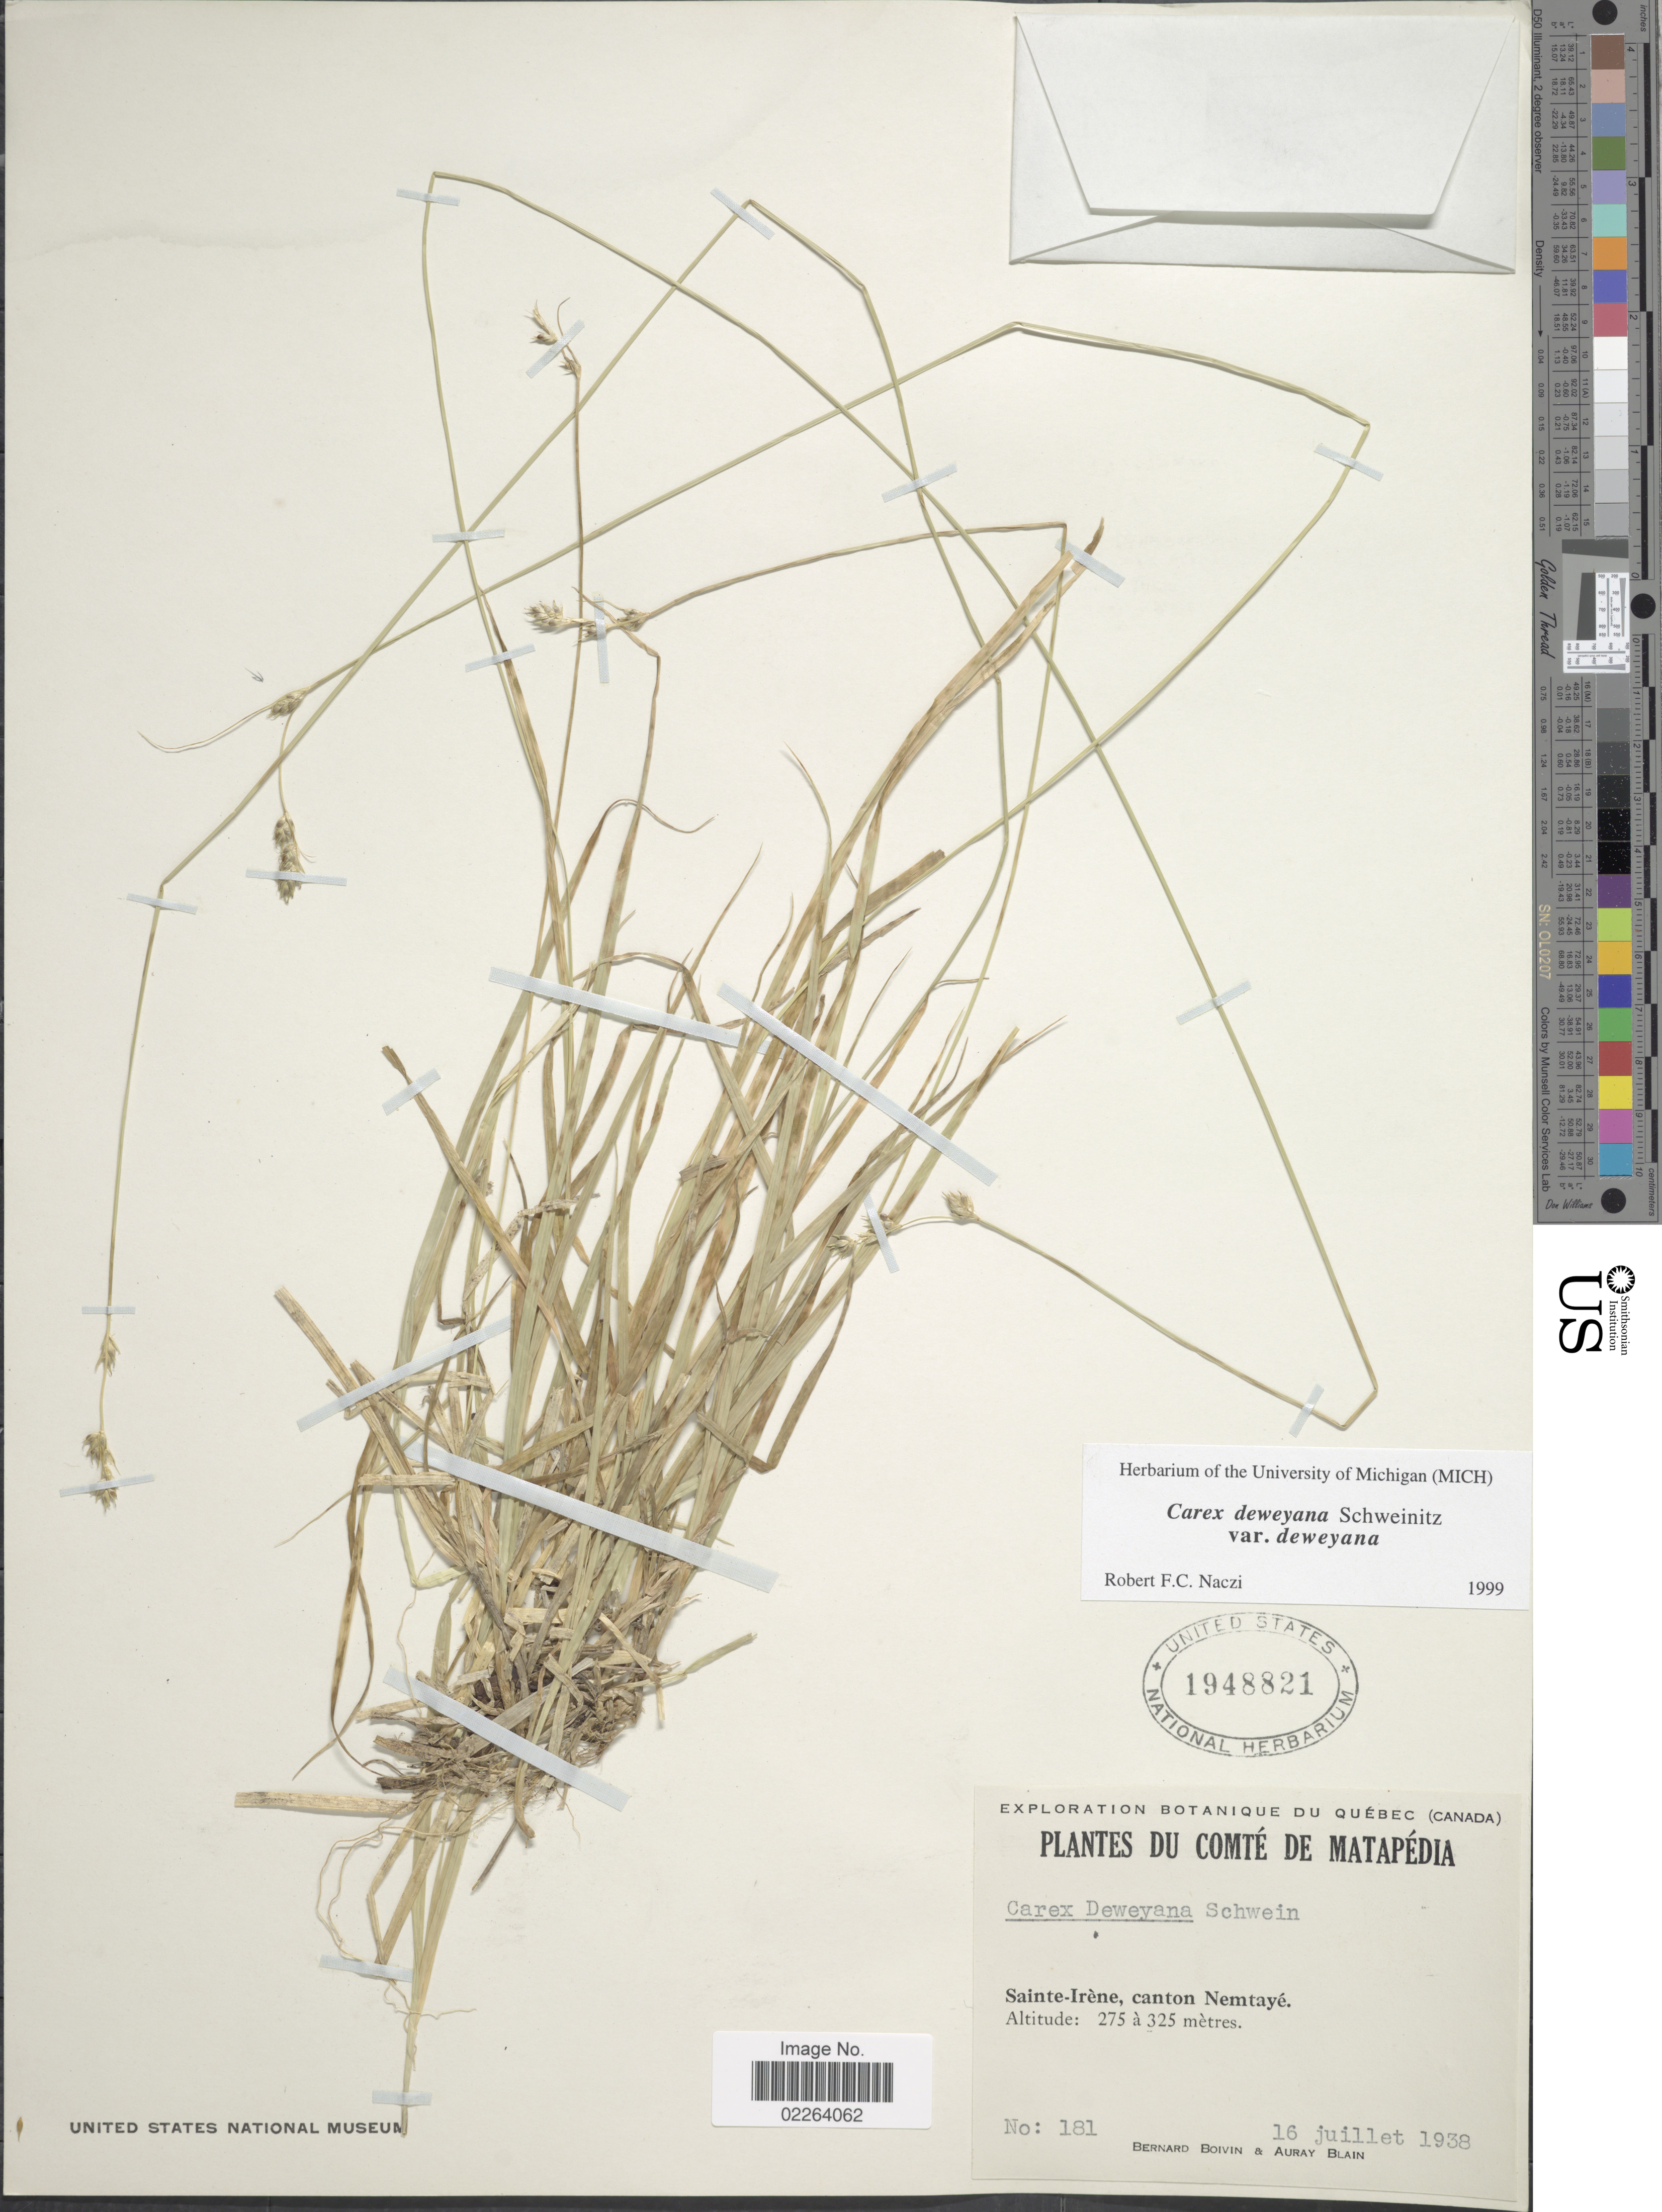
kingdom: Plantae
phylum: Tracheophyta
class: Liliopsida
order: Poales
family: Cyperaceae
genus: Carex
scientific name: Carex deweyana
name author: Schwein.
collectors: A. Blain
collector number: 181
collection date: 1938-07-16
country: Canada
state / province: Quebec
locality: Du Comte de Matapedia, Sainte-Irene, canton Nemtaye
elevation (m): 275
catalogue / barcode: US 1948821